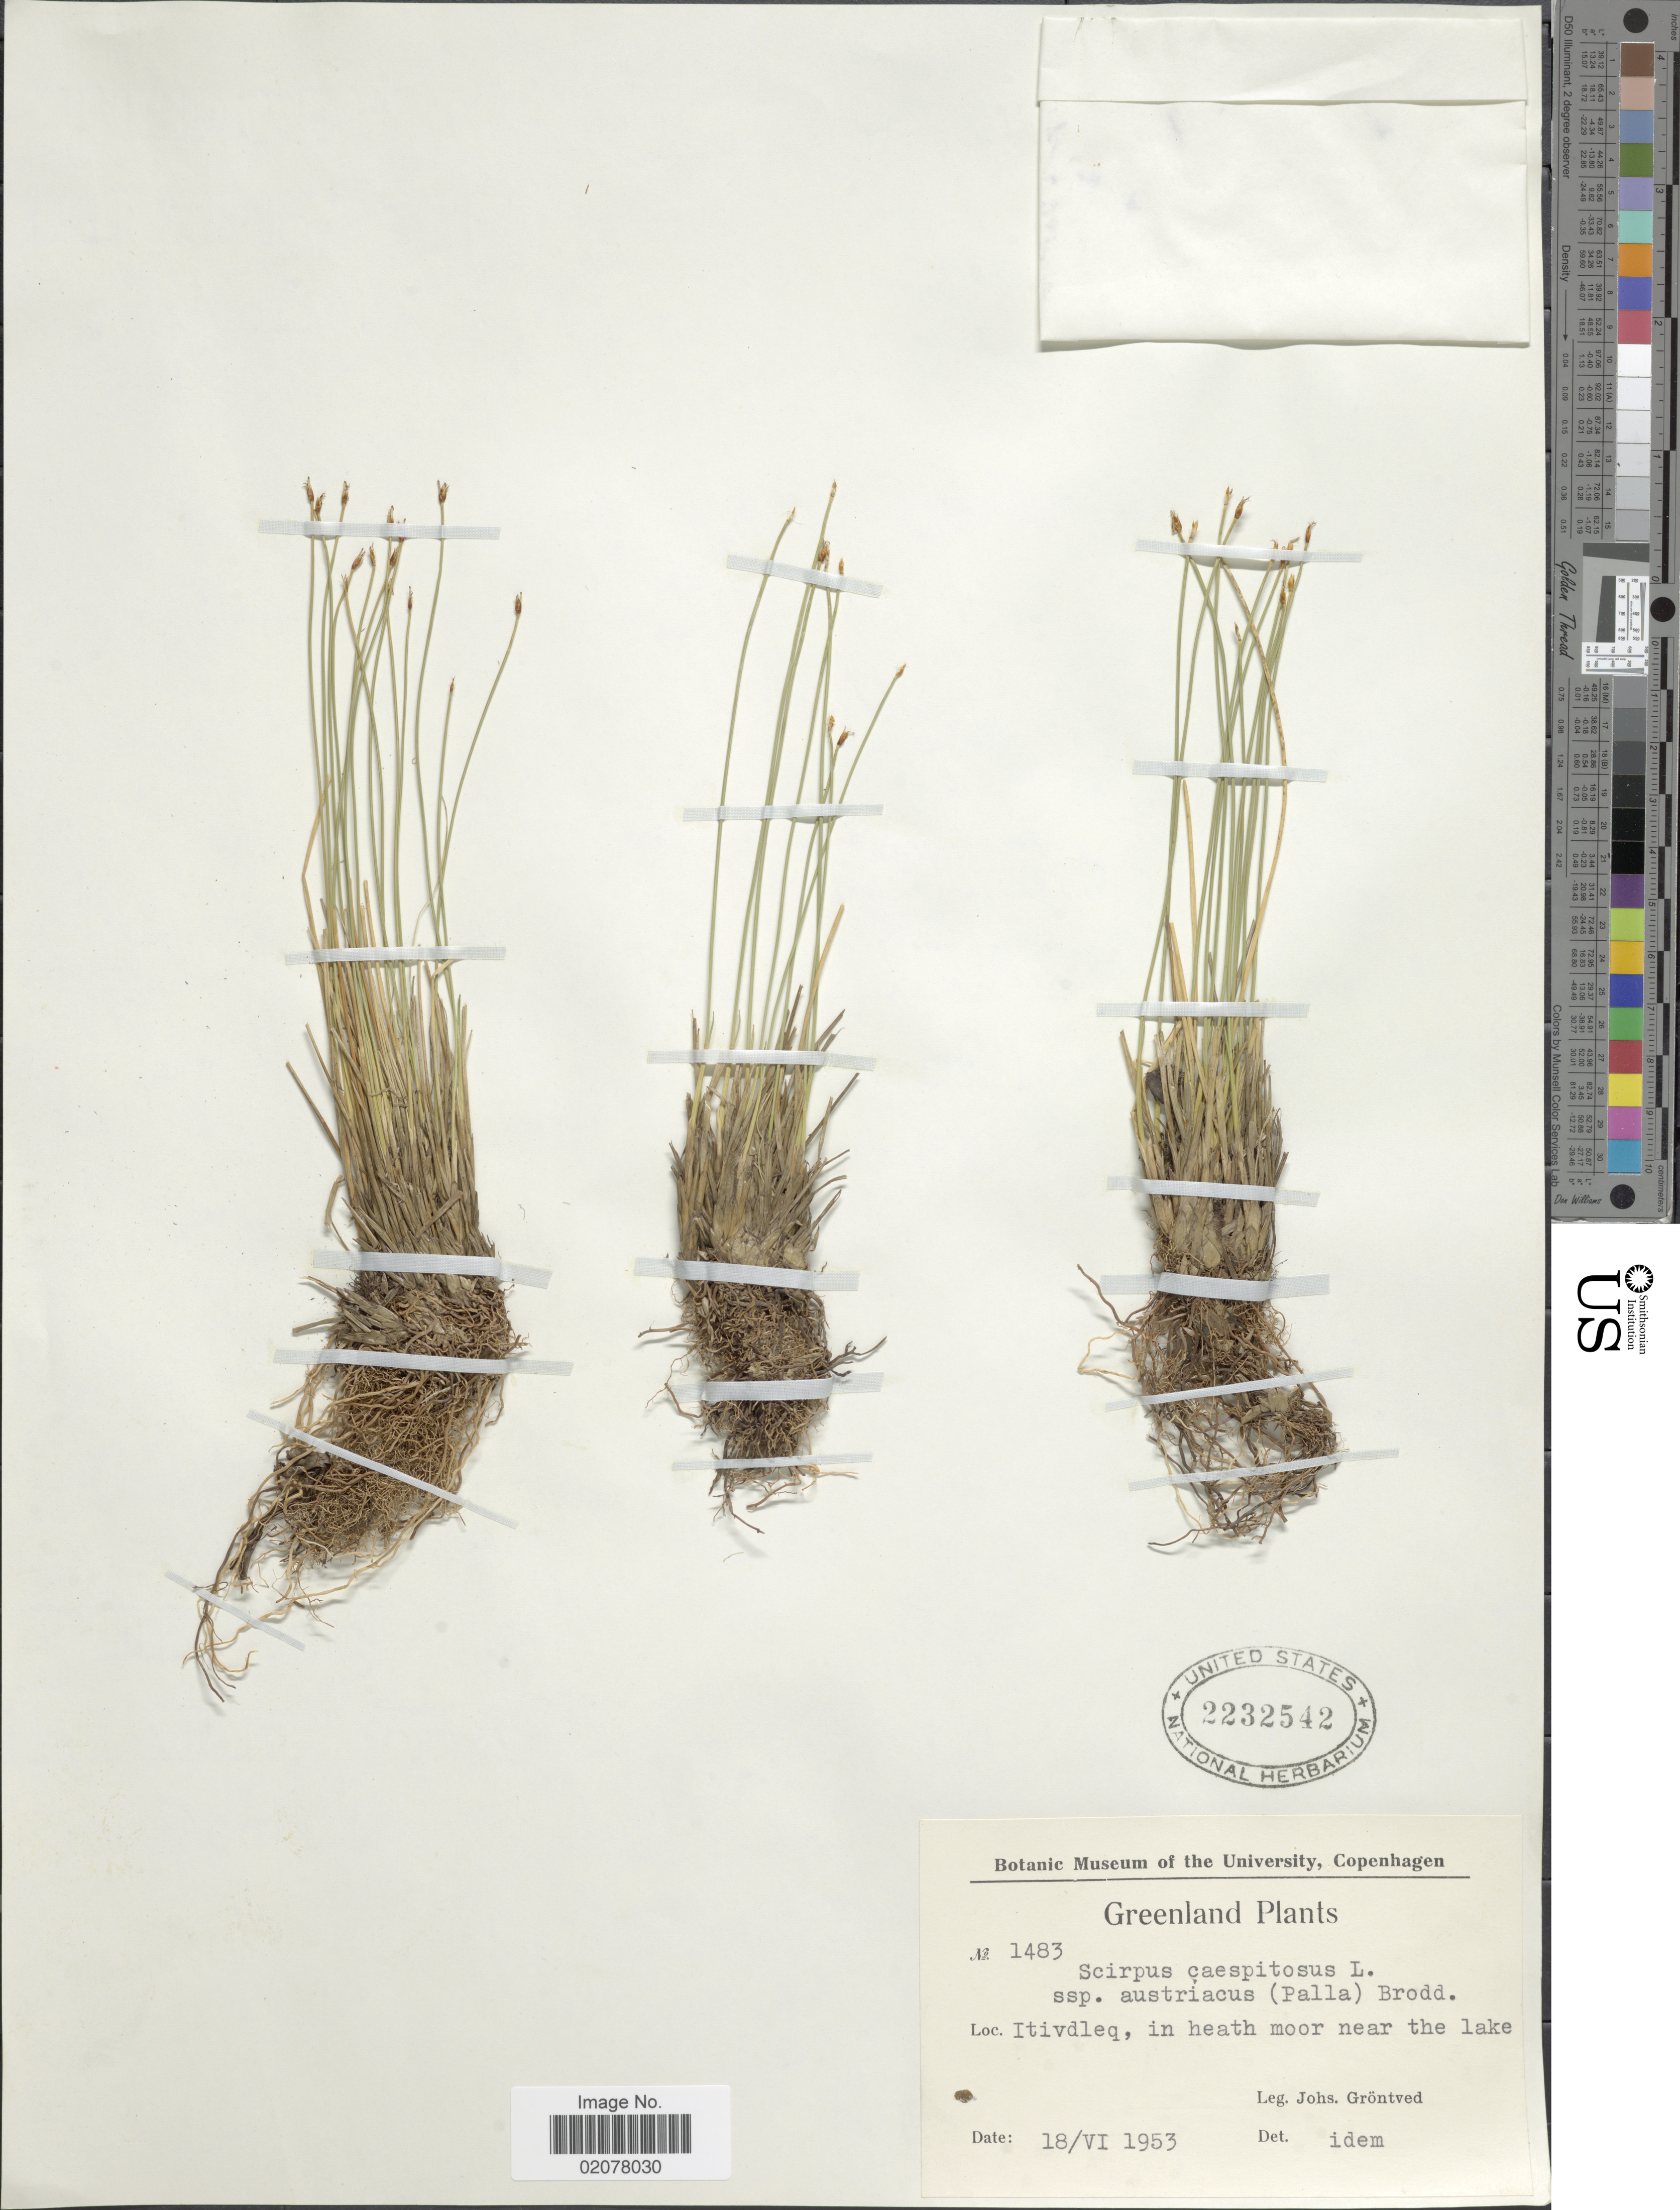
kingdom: Plantae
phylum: Tracheophyta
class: Liliopsida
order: Poales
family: Cyperaceae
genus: Trichophorum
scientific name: Trichophorum cespitosum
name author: (L.) Hartm.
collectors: J. Gröntved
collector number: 1483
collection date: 1953-06-18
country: Greenland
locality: Itivdleq, in heath moor near the lake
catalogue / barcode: US 2232542